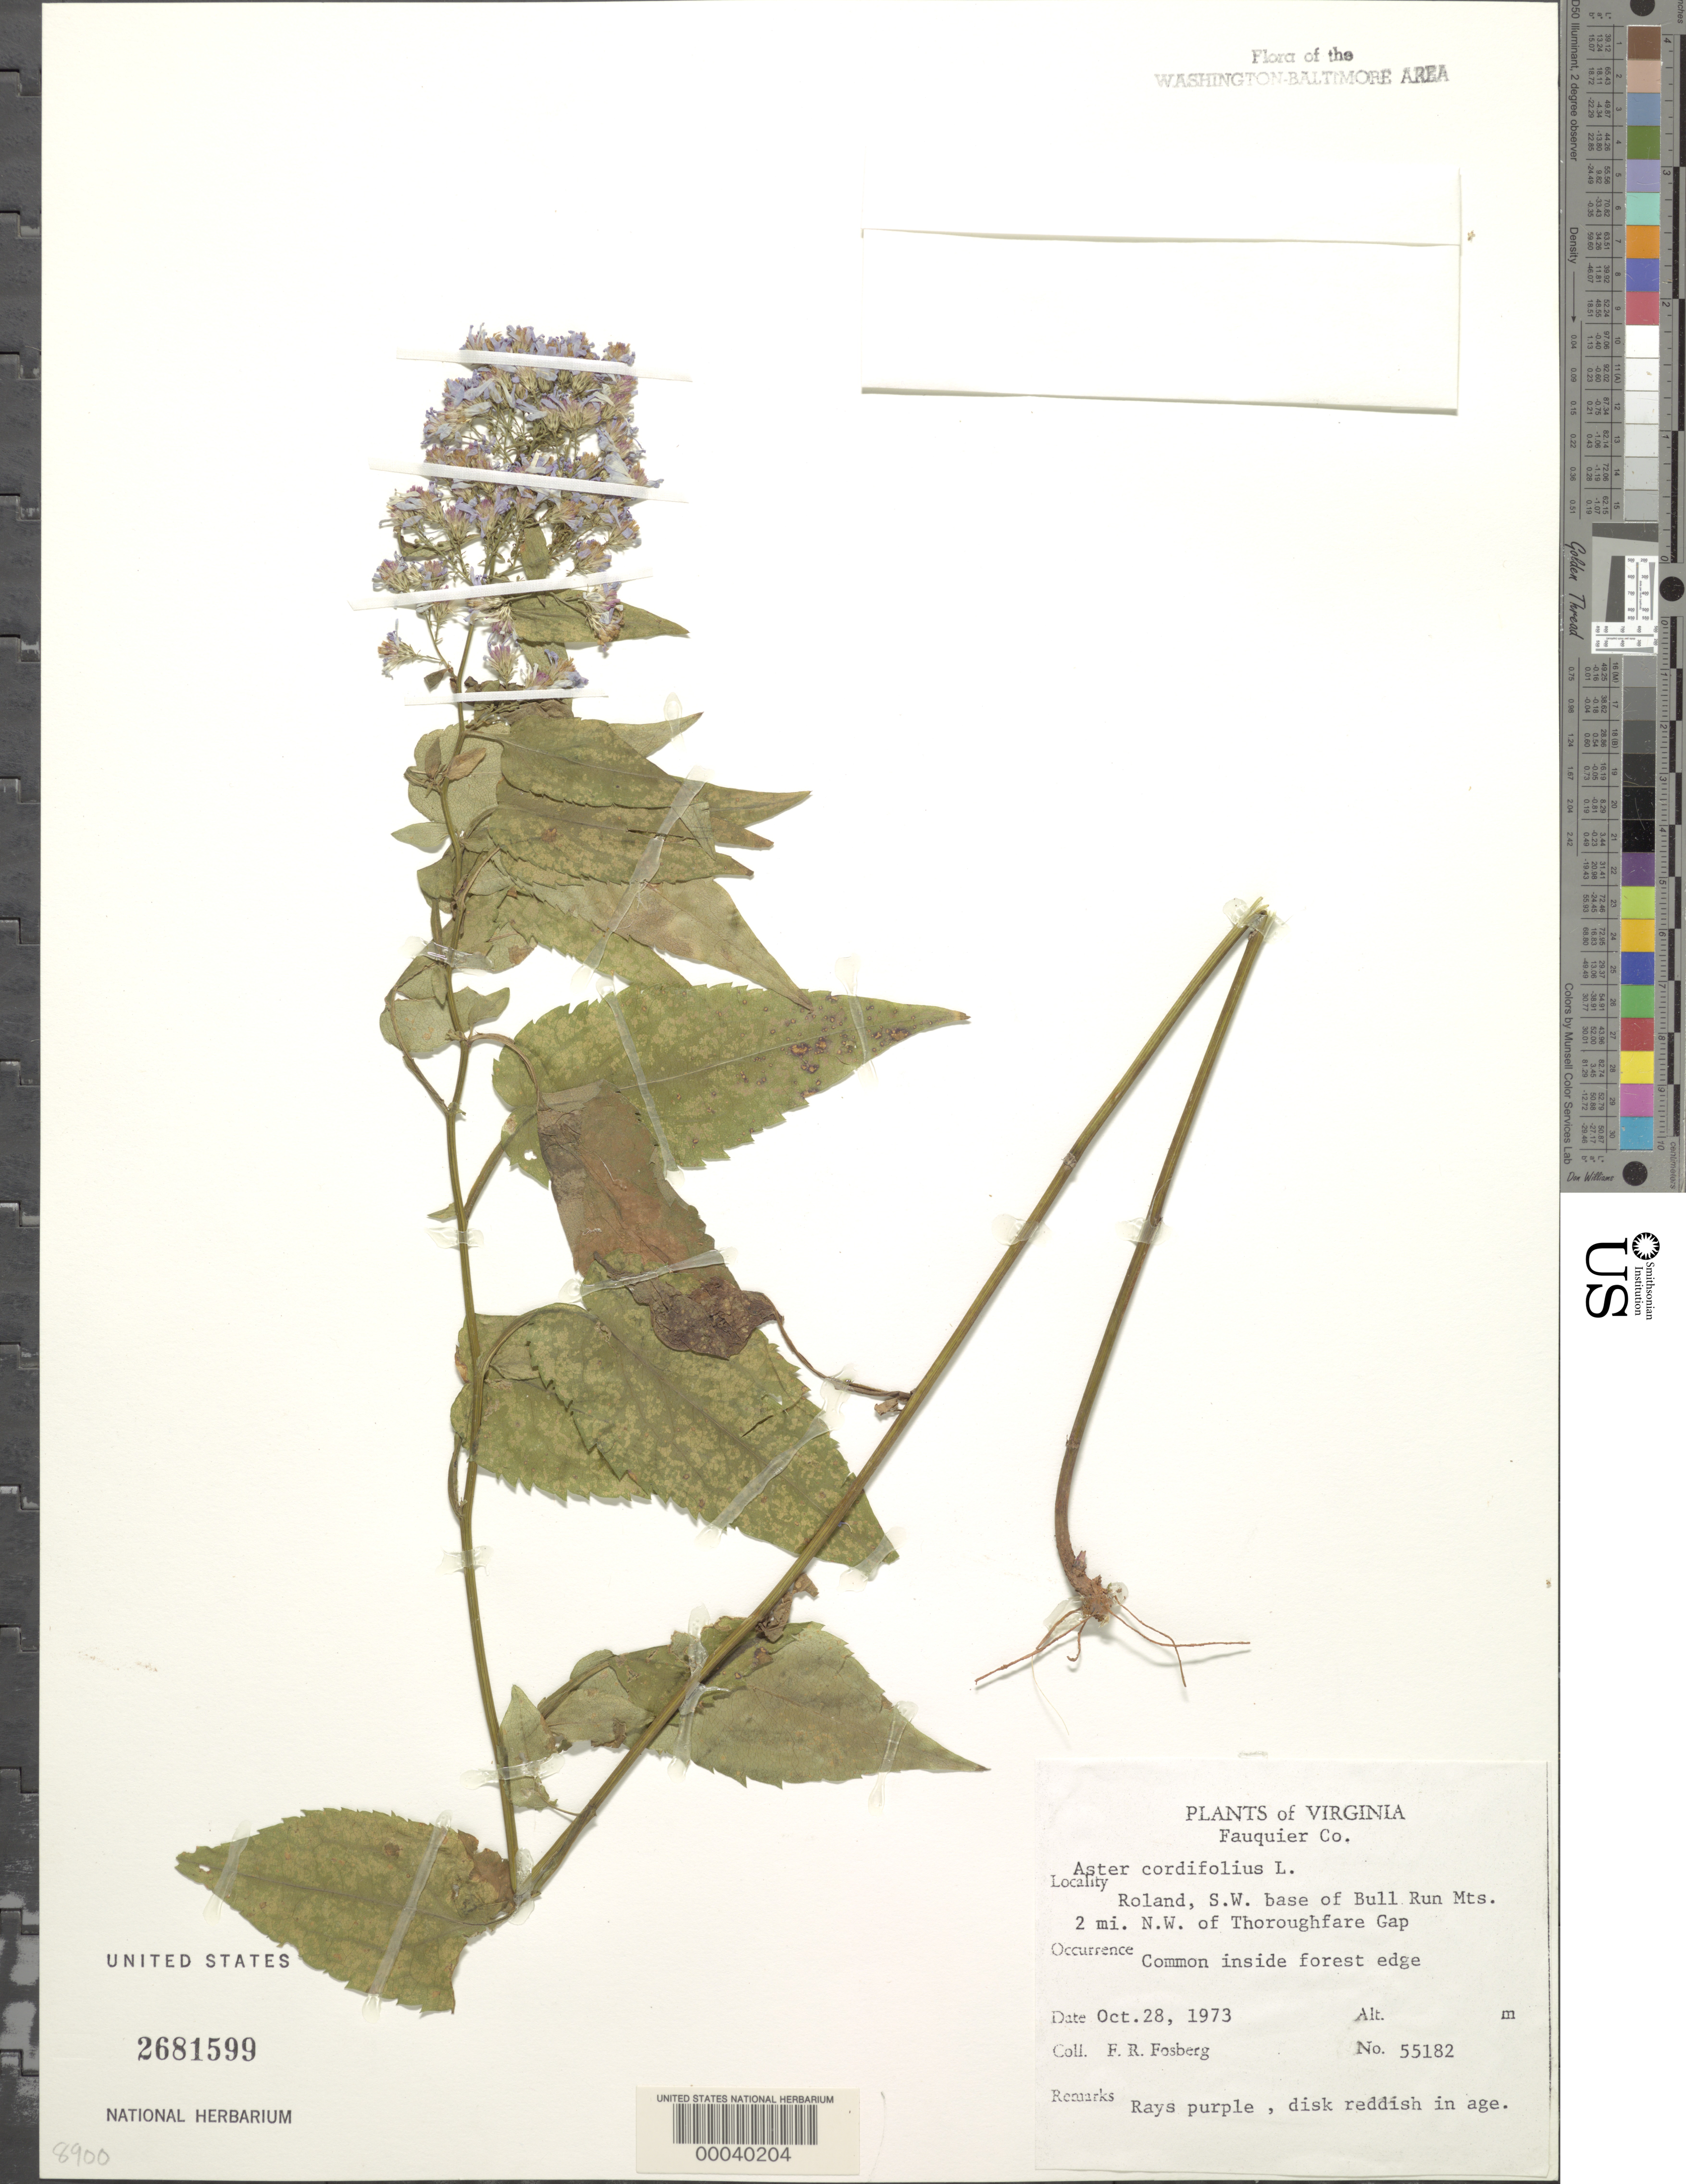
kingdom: Plantae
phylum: Tracheophyta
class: Magnoliopsida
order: Asterales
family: Asteraceae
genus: Symphyotrichum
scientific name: Symphyotrichum cordifolium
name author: (L.) G.L. Nesom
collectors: F. R. Fosberg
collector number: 55182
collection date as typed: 28 Oct 1973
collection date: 1973-10-28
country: United States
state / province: Virginia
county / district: Fauquier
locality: Roland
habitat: Forest edge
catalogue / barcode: US 2681599